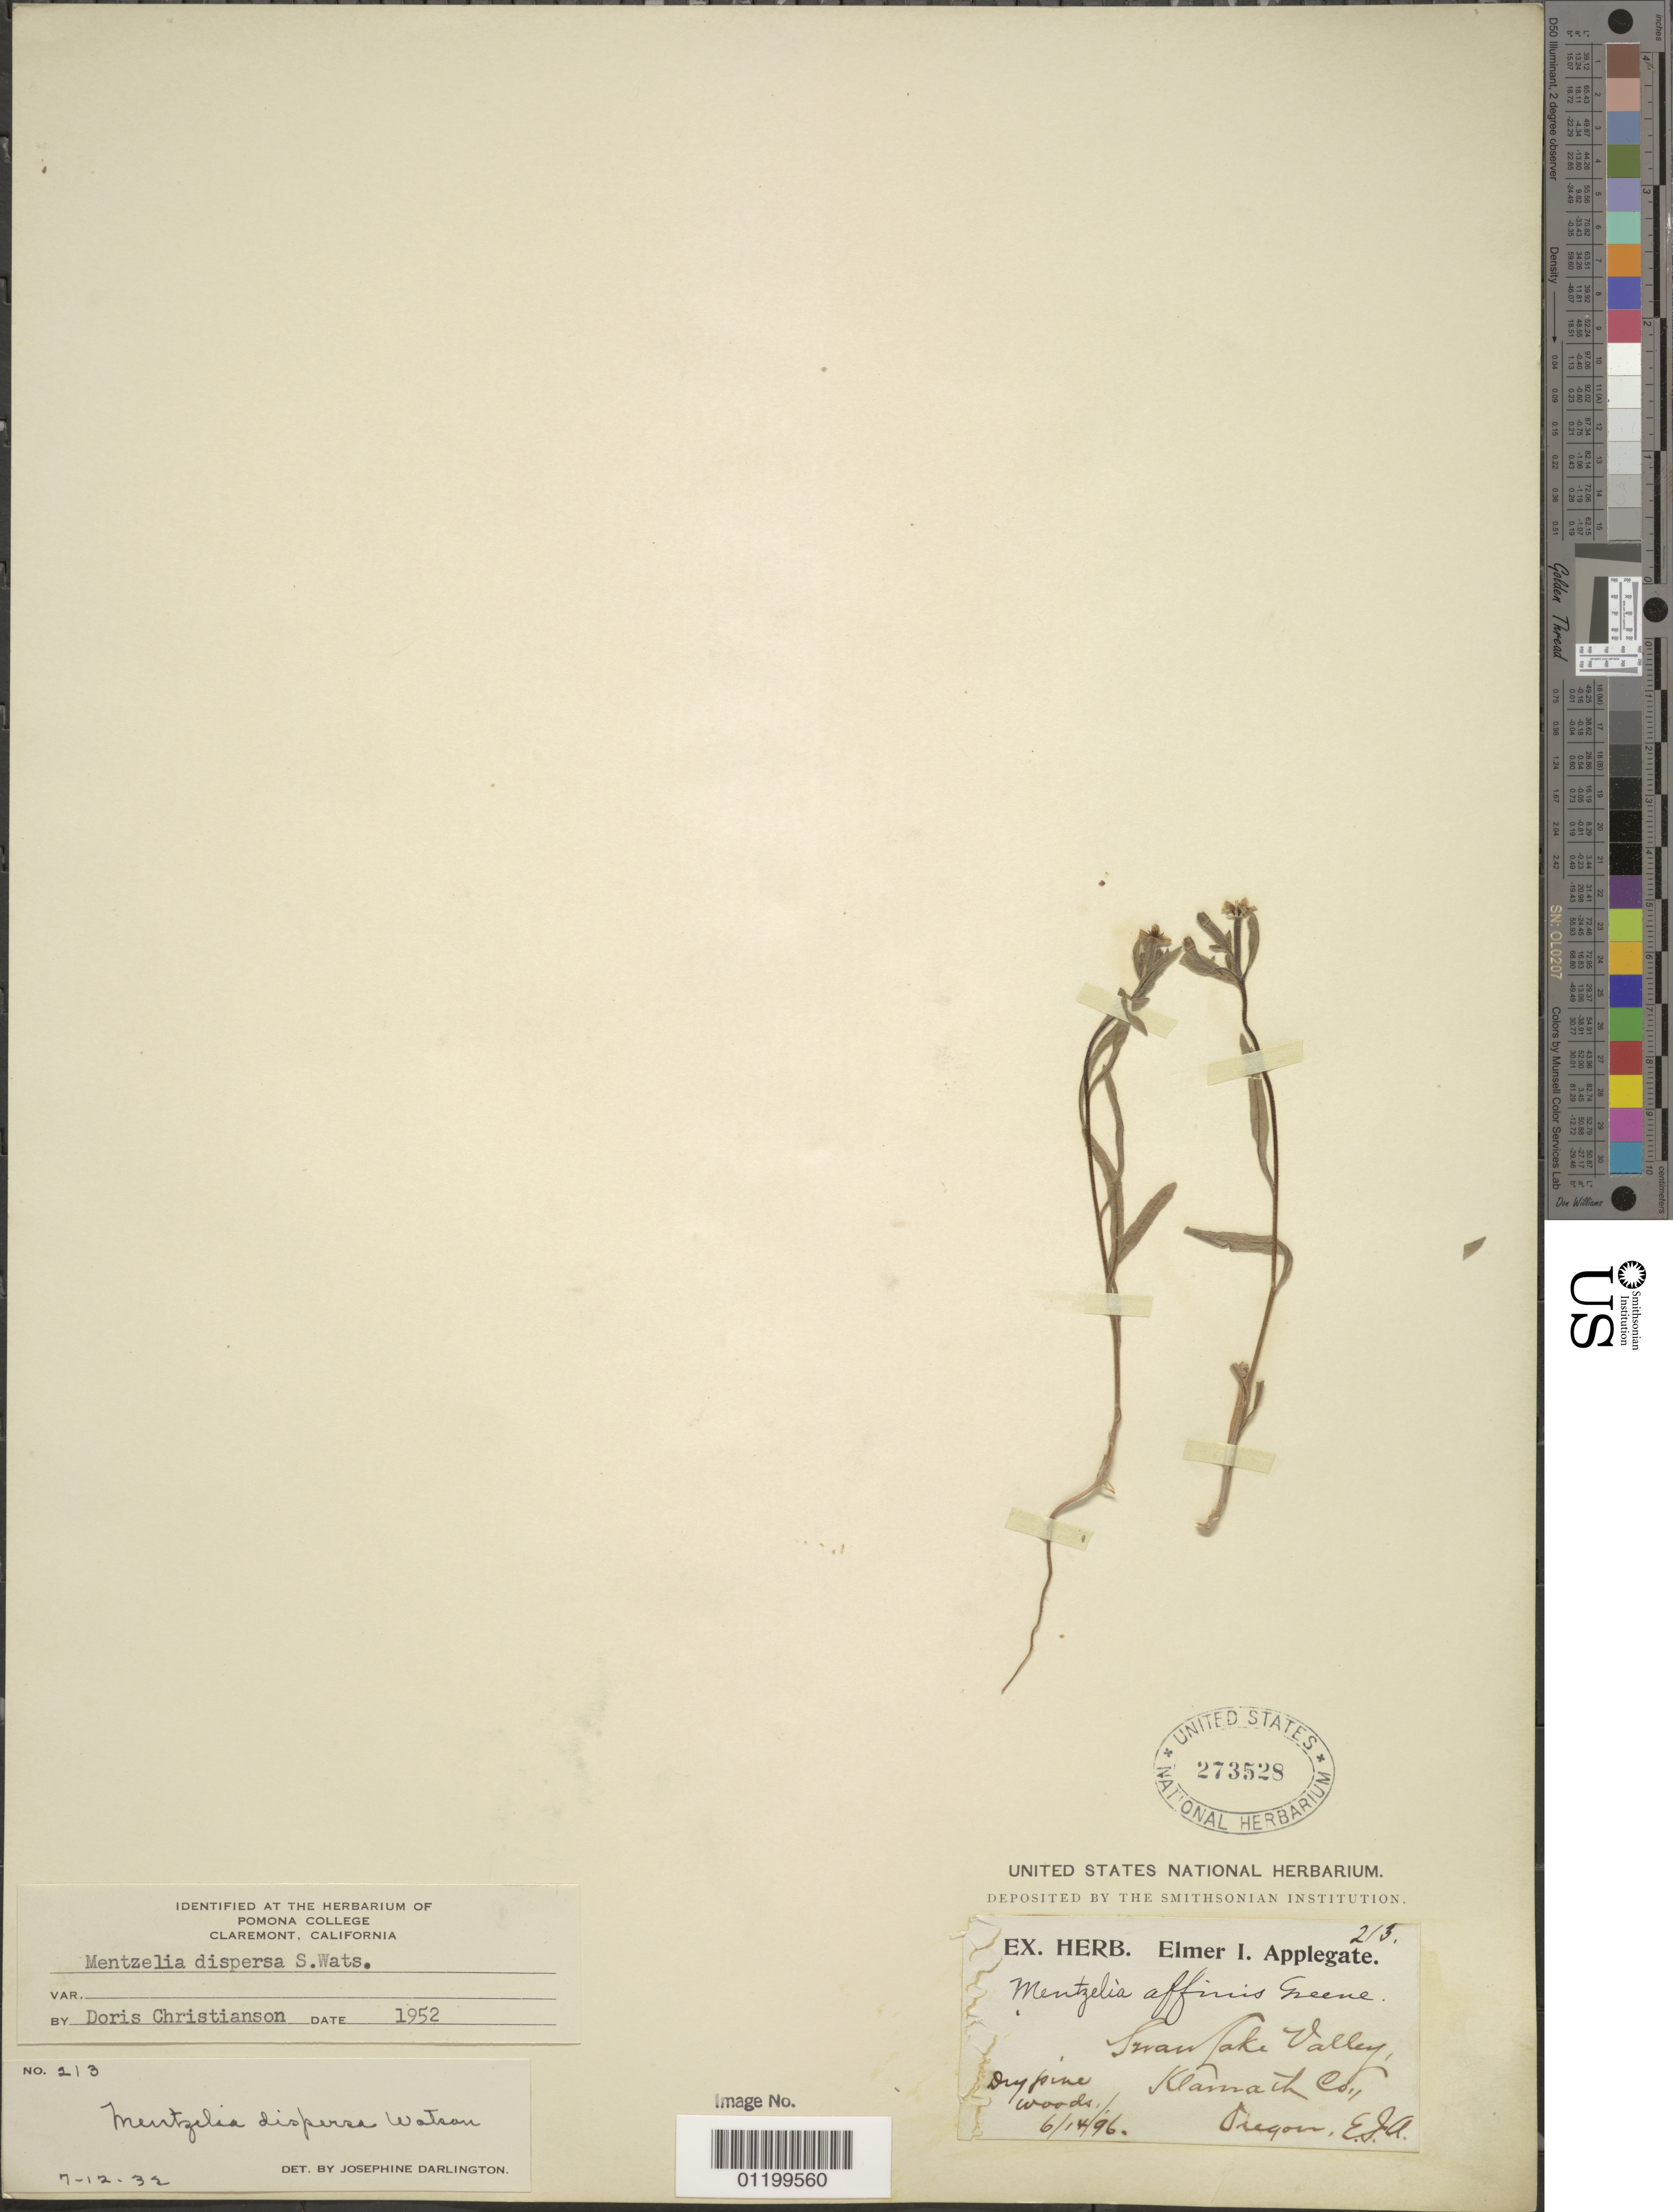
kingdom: Plantae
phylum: Tracheophyta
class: Magnoliopsida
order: Cornales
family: Loasaceae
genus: Mentzelia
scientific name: Mentzelia dispersa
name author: S. Watson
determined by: Christianson, D.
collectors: E. I. Applegate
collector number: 213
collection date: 1896-06-14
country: United States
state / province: Oregon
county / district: Klamath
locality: Swan Lake Valley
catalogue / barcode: US 273528